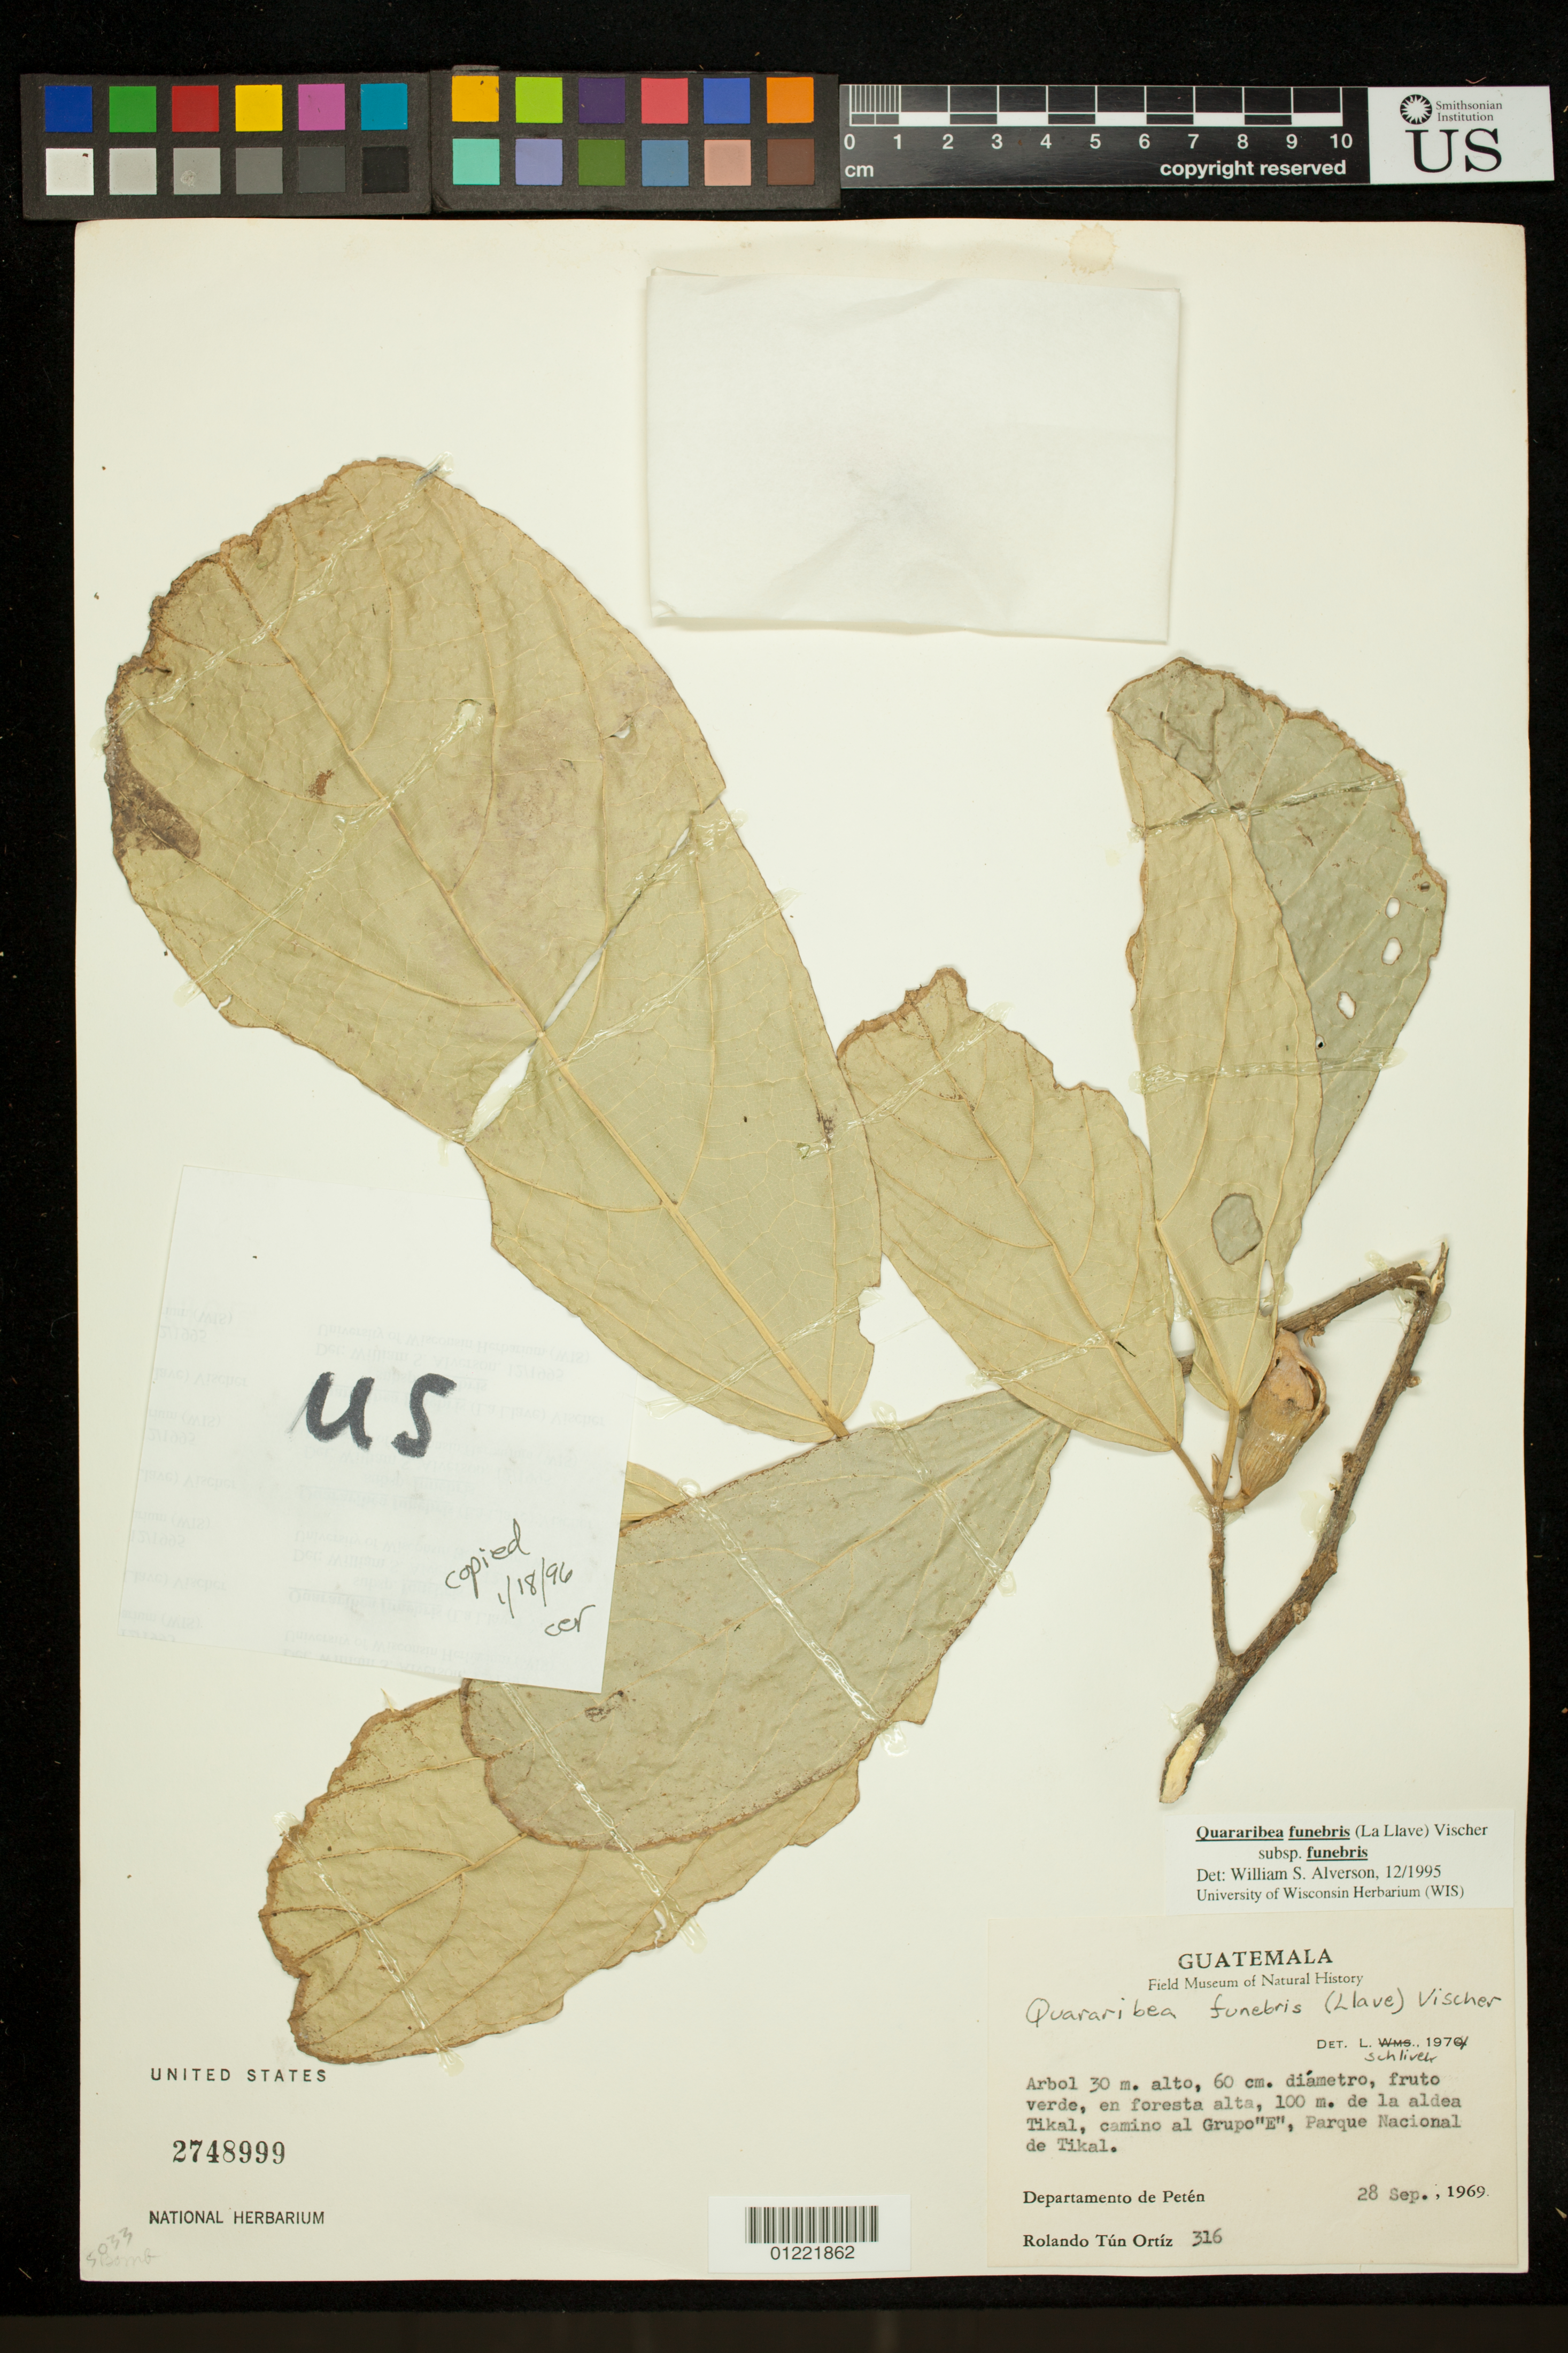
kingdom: Plantae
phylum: Tracheophyta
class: Magnoliopsida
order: Malvales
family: Malvaceae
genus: Quararibea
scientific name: Quararibea funebris subsp. funebris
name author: (La Llave) Vischer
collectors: R. T. Ortíz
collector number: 316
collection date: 1969-09-28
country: Guatemala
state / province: El Petén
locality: Tikal, camino al Grupo"E", Parque Nacional de Tikal.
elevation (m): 100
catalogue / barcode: US 2748999